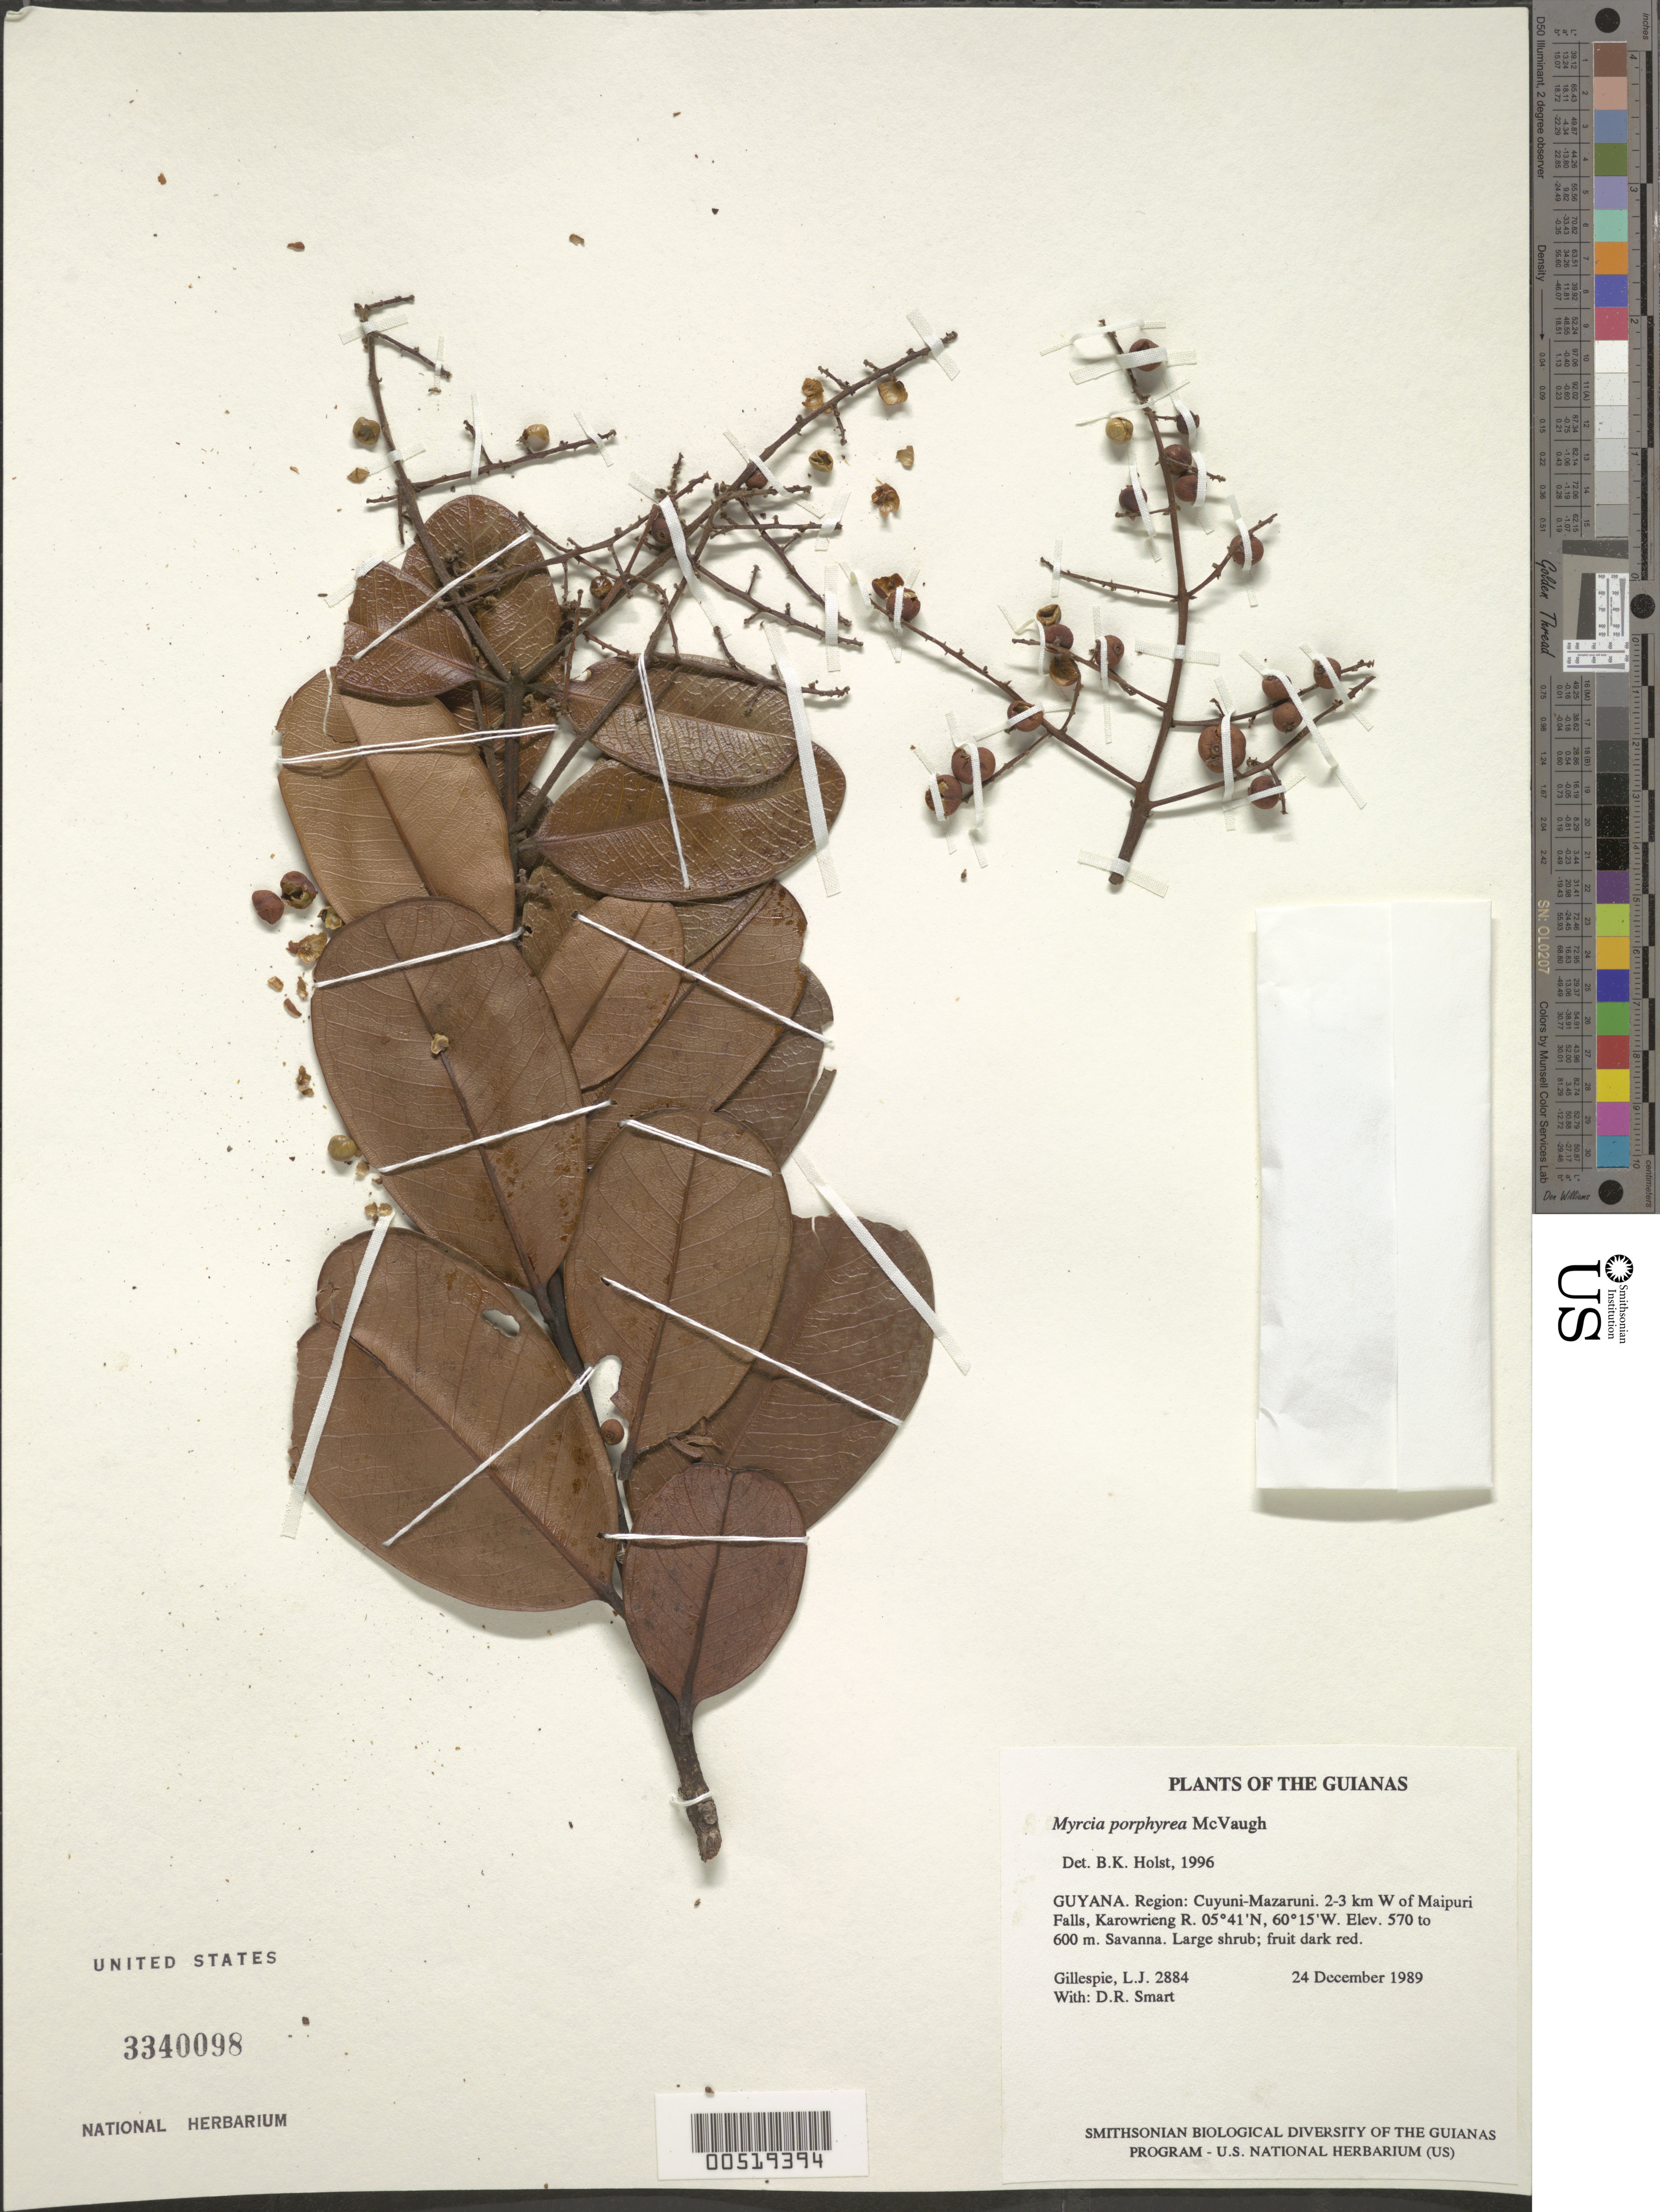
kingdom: Plantae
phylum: Tracheophyta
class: Magnoliopsida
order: Myrtales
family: Myrtaceae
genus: Myrcia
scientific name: Myrcia porphyrea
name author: McVaugh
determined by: Holst, Bruce K.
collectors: L. J. Gillespie & D. R. Smart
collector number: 2884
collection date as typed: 24 December 1989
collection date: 1989-12-24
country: Guyana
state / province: Cuyuni-Mazaruni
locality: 2-3 km W of Maipuri Falls, Karowrieng R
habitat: Savanna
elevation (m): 570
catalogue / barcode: US 3340098